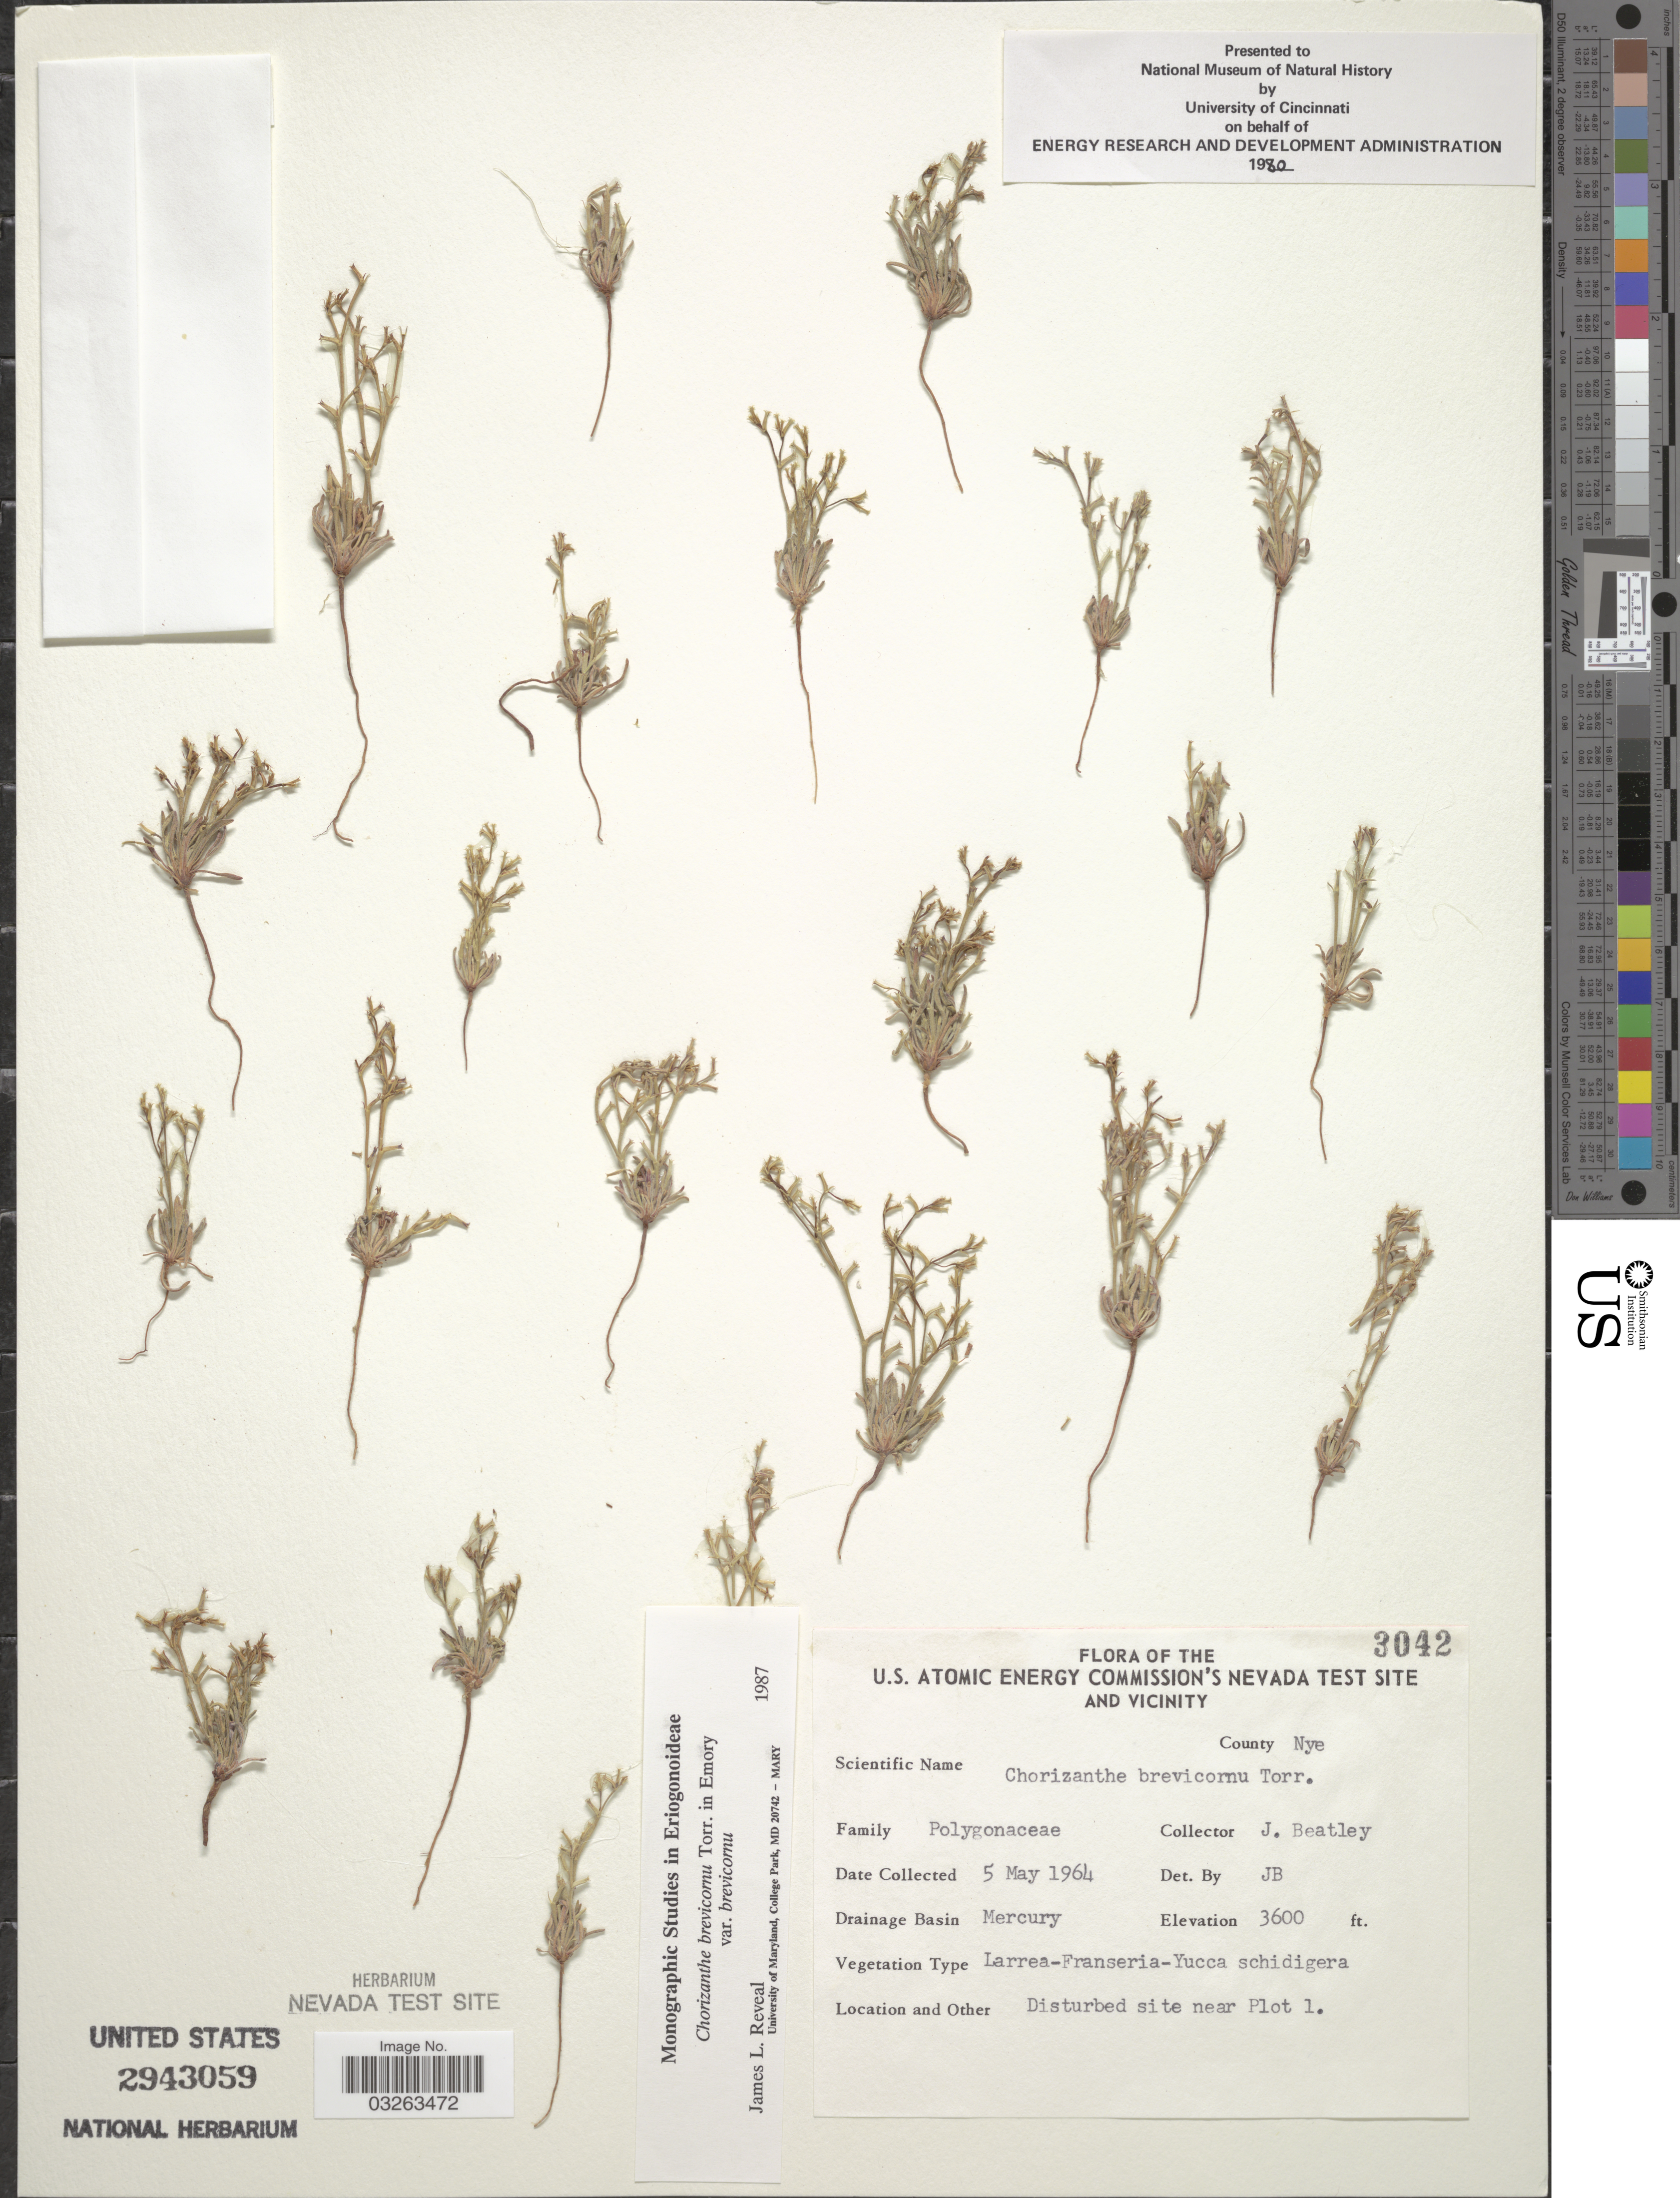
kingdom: Plantae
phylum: Tracheophyta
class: Magnoliopsida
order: Caryophyllales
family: Polygonaceae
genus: Chorizanthe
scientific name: Chorizanthe brevicornu var. brevicornu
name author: Torr.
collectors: J. C. Beatley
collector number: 3042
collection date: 1964-05-05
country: United States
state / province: Nevada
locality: U.S. Atomic Energy Commission's Nevada Test Site and Vicinity. County Nye. Drainage Basin Mercury. Disturbed site near Plot 1.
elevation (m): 1097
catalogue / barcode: US 2943059